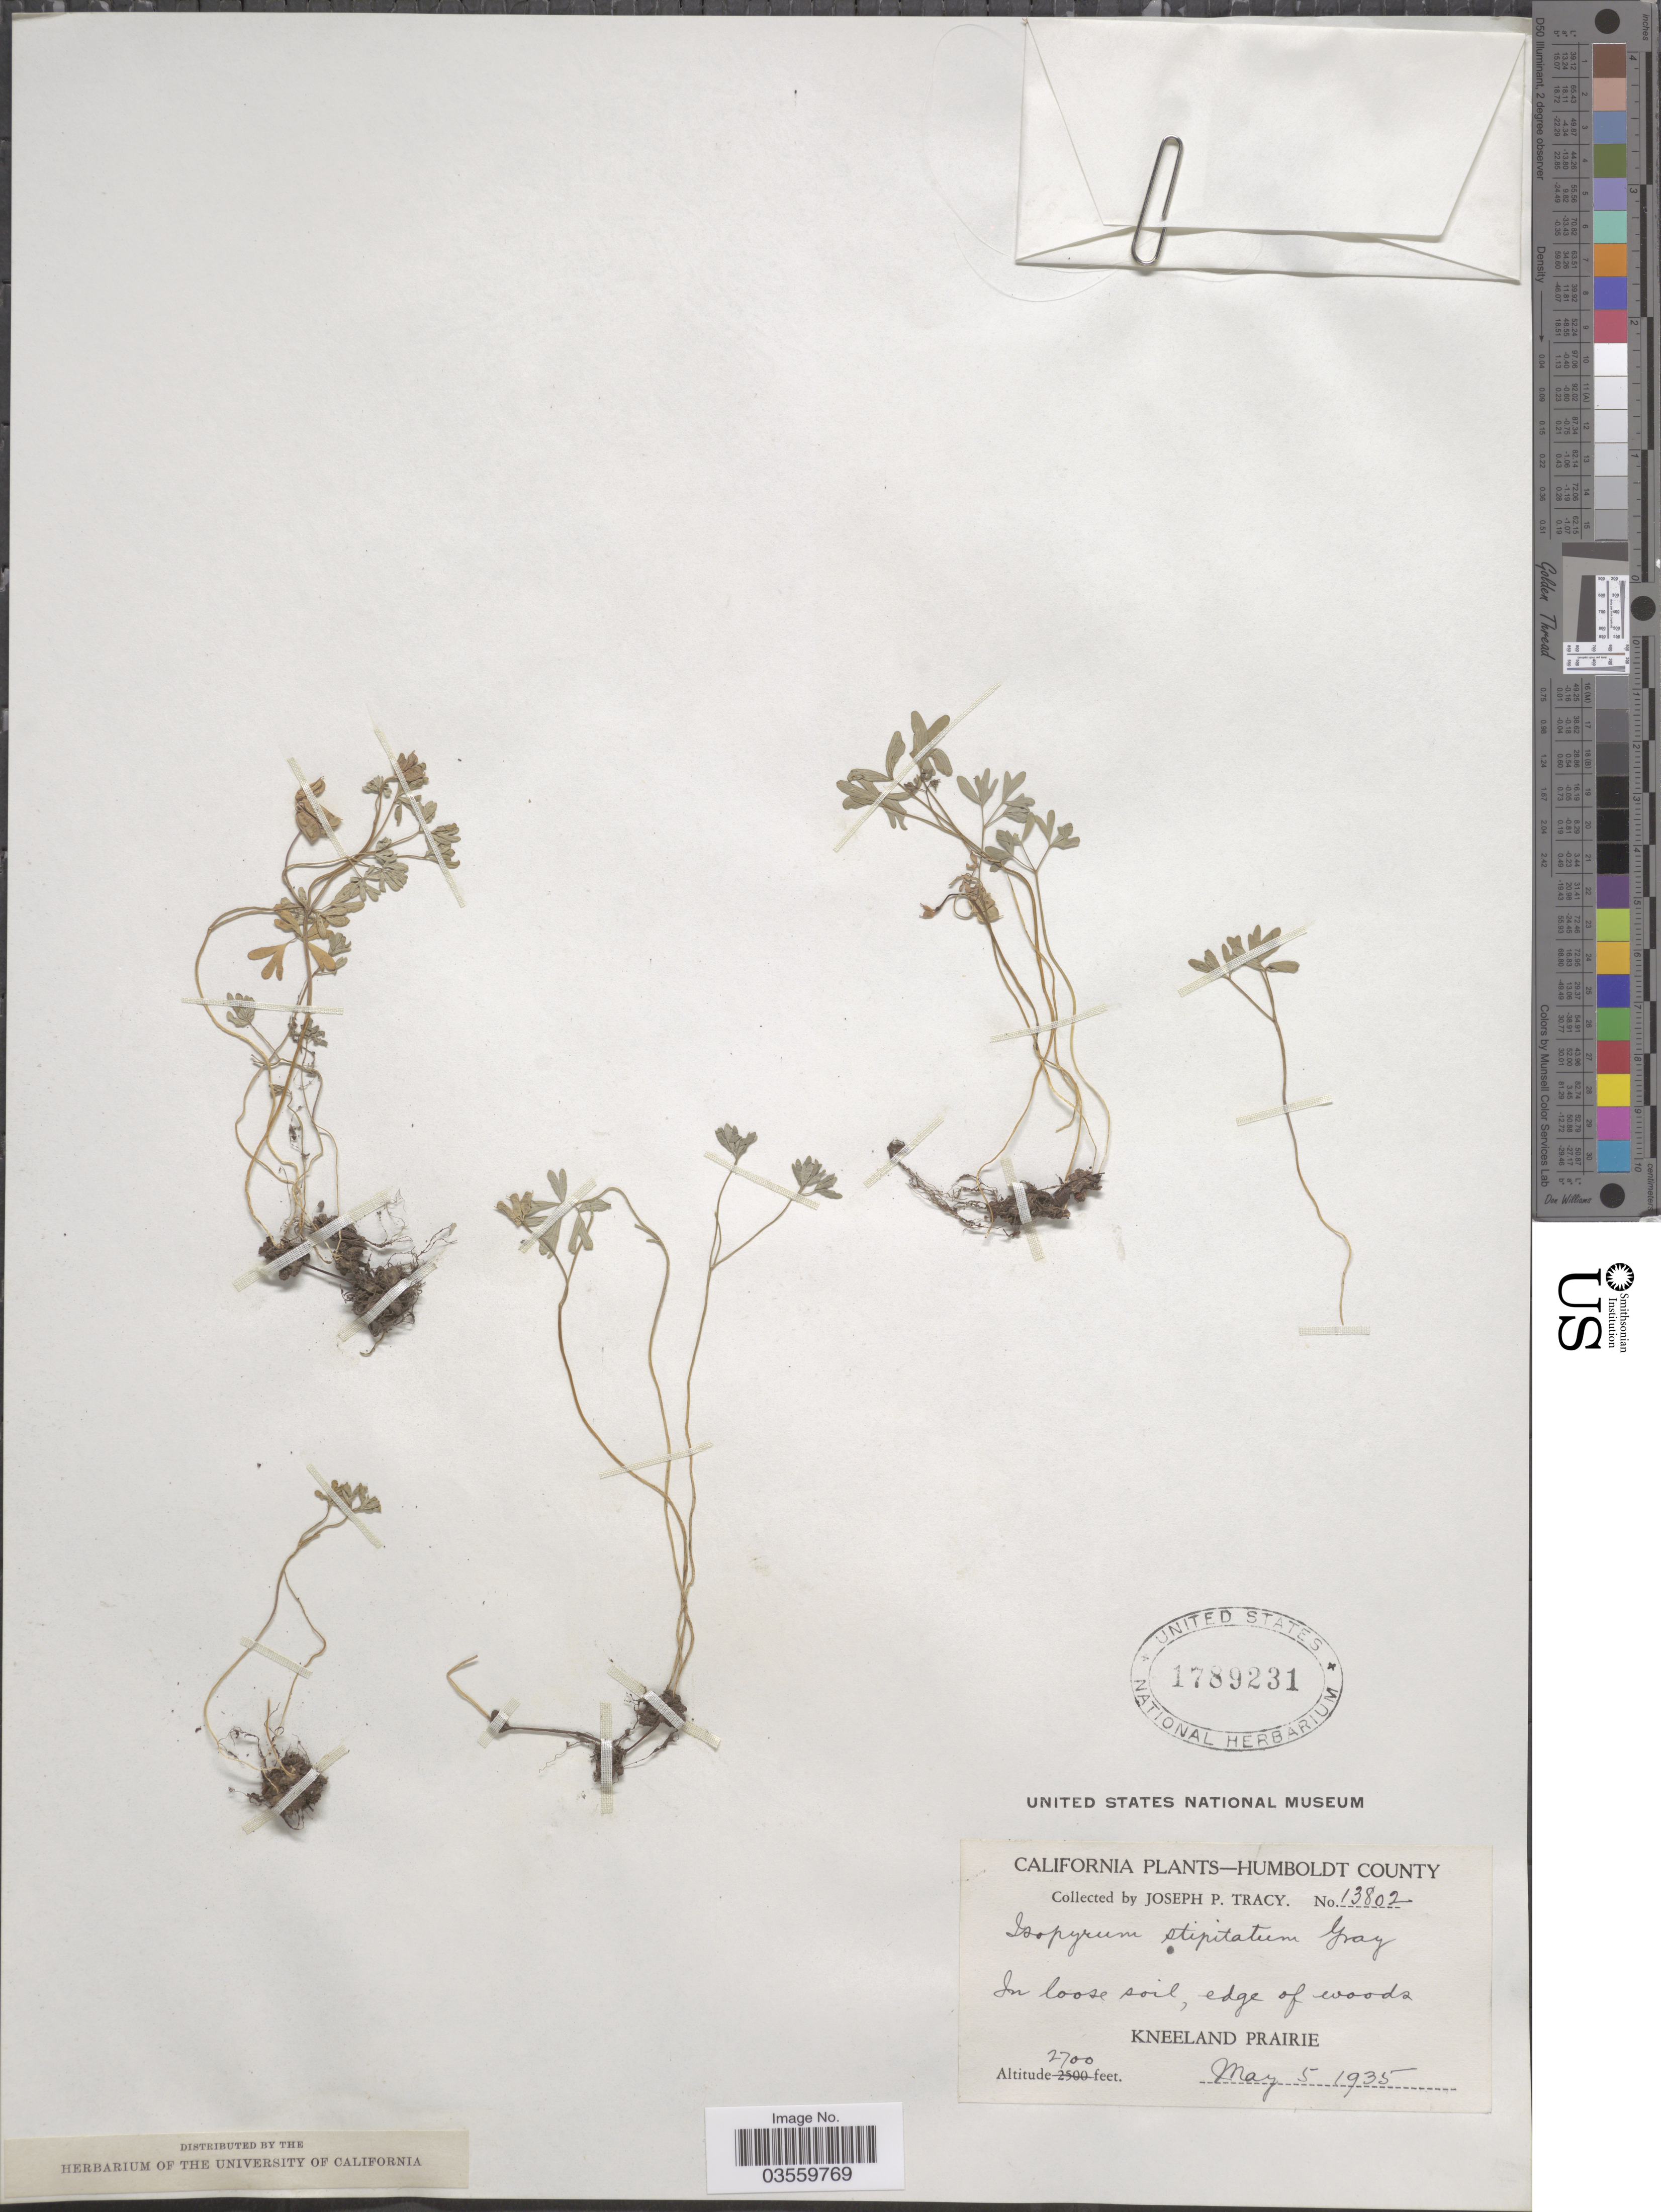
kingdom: Plantae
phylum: Tracheophyta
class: Magnoliopsida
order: Ranunculales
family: Ranunculaceae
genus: Enemion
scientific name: Enemion stipitatum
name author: (A. Gray) J.R. Drumm. & Hutch.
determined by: Strong, Mark T., (BOT), Smithsonian Institution - National Museum of Natural History (UNITED STATES)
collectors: J. Tracy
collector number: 13802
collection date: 1935-05-05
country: United States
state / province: California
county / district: Humboldt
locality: Humboldt County. Kneeland Prairie.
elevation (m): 823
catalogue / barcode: US 178231